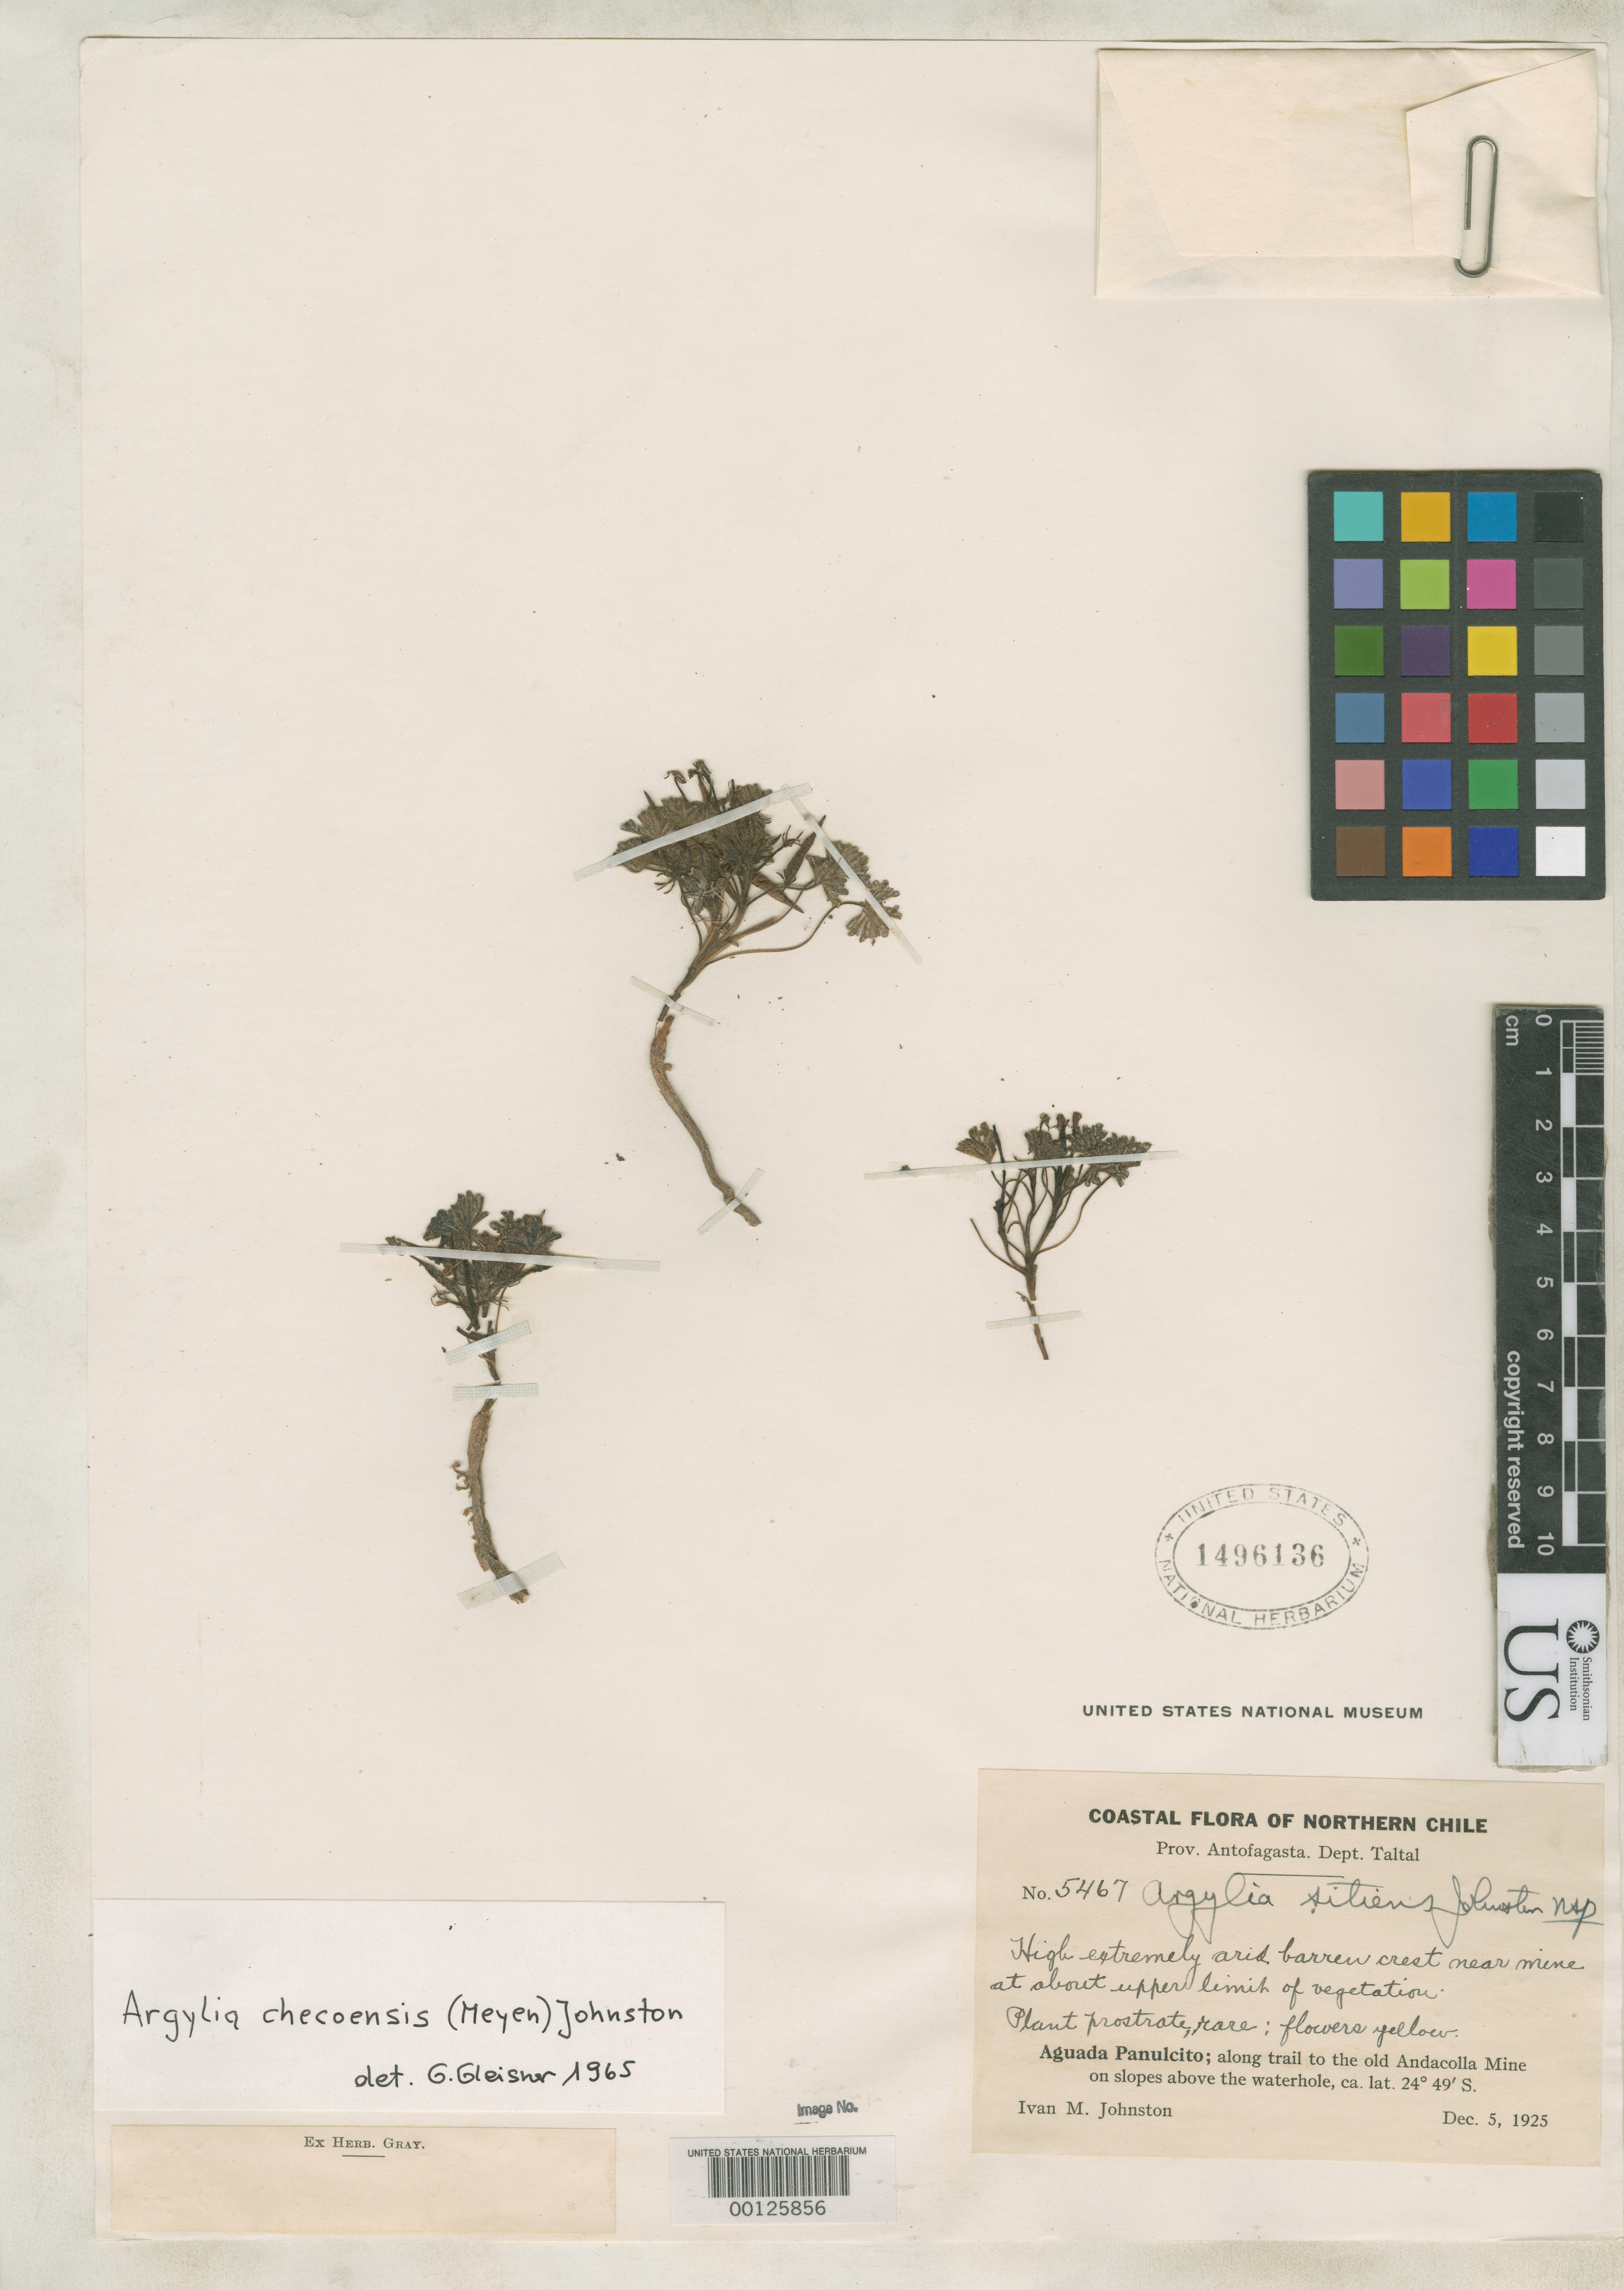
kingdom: Plantae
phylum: Tracheophyta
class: Magnoliopsida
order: Lamiales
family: Bignoniaceae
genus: Argylia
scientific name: Argylia sitiens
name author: I.M. Johnst.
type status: Isotype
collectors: I.M. Johnston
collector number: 5467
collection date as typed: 05 Dec 1925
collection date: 1925-12-05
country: Chile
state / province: Antofagasta (II)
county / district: Taltal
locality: Near Aguada Panulcito.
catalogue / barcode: US 1496136